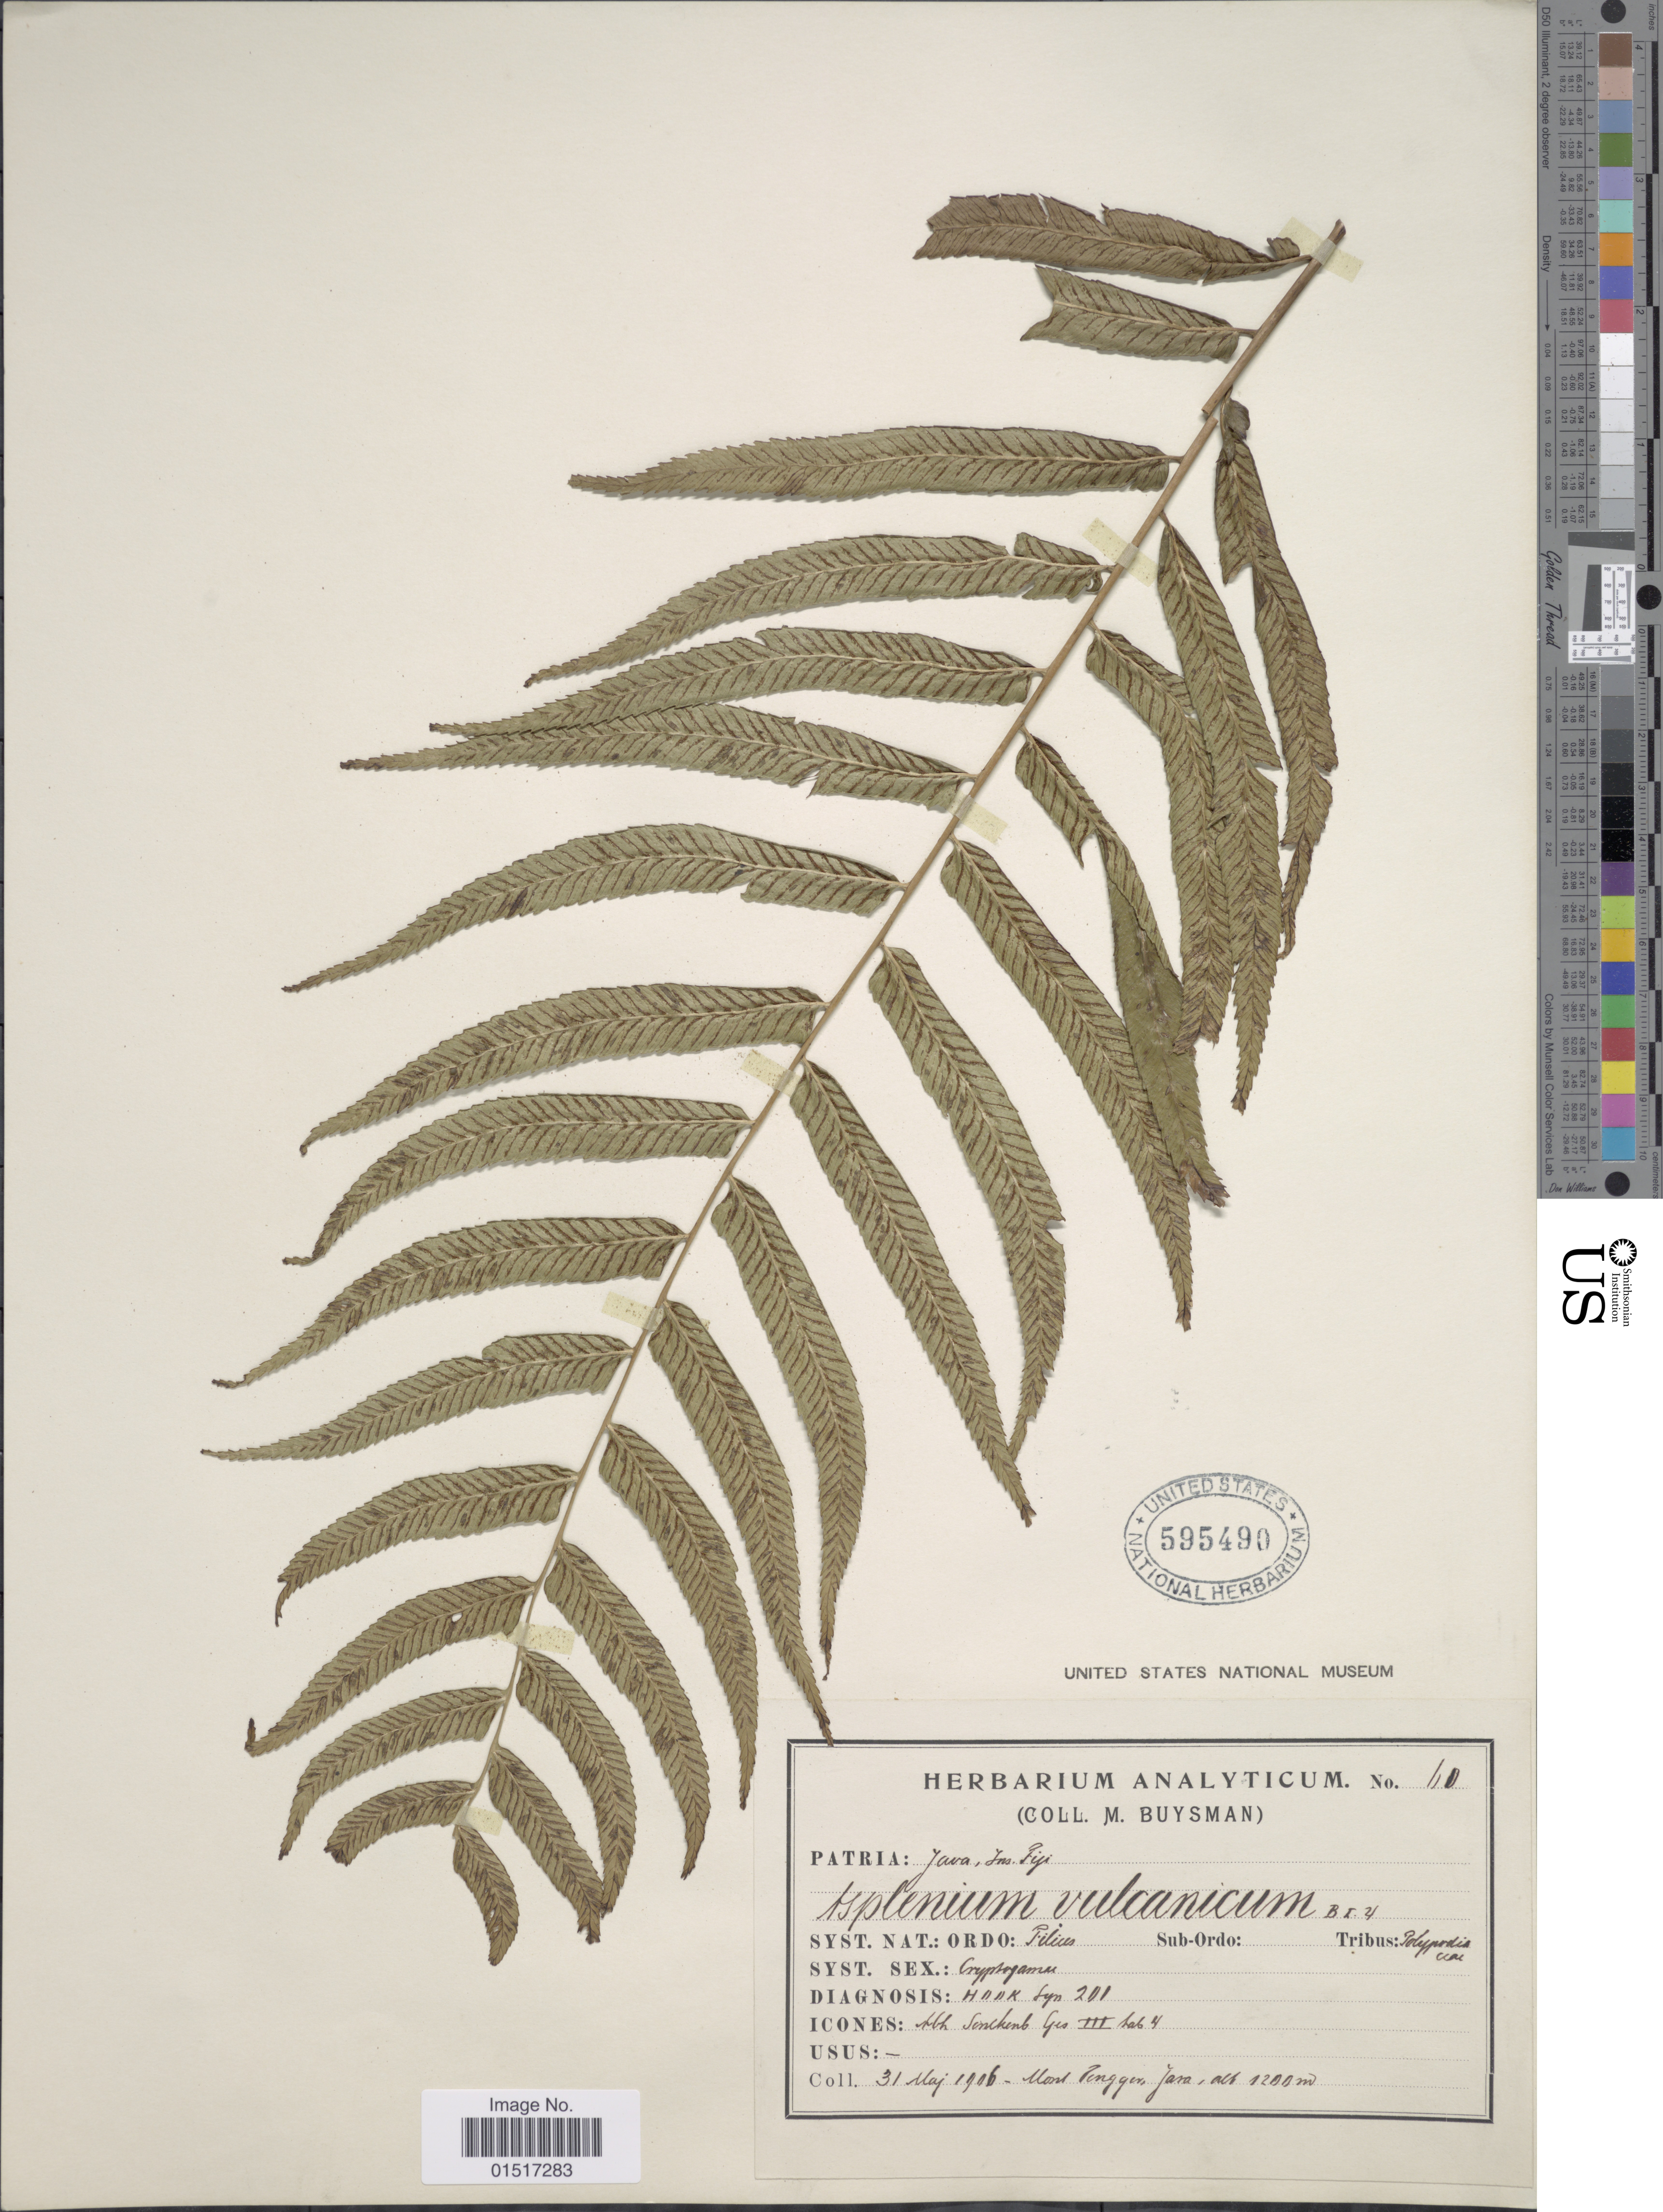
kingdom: Plantae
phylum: Tracheophyta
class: Polypodiopsida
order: Polypodiales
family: Aspleniaceae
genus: Asplenium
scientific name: Asplenium vulcanicum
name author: Blume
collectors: M. Buysman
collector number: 110*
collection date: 1906-05-31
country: Indonesia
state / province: Java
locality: Patria: Java, Ins Fiji. Mont Pengger [interpreted]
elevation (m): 1200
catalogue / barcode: US 595490